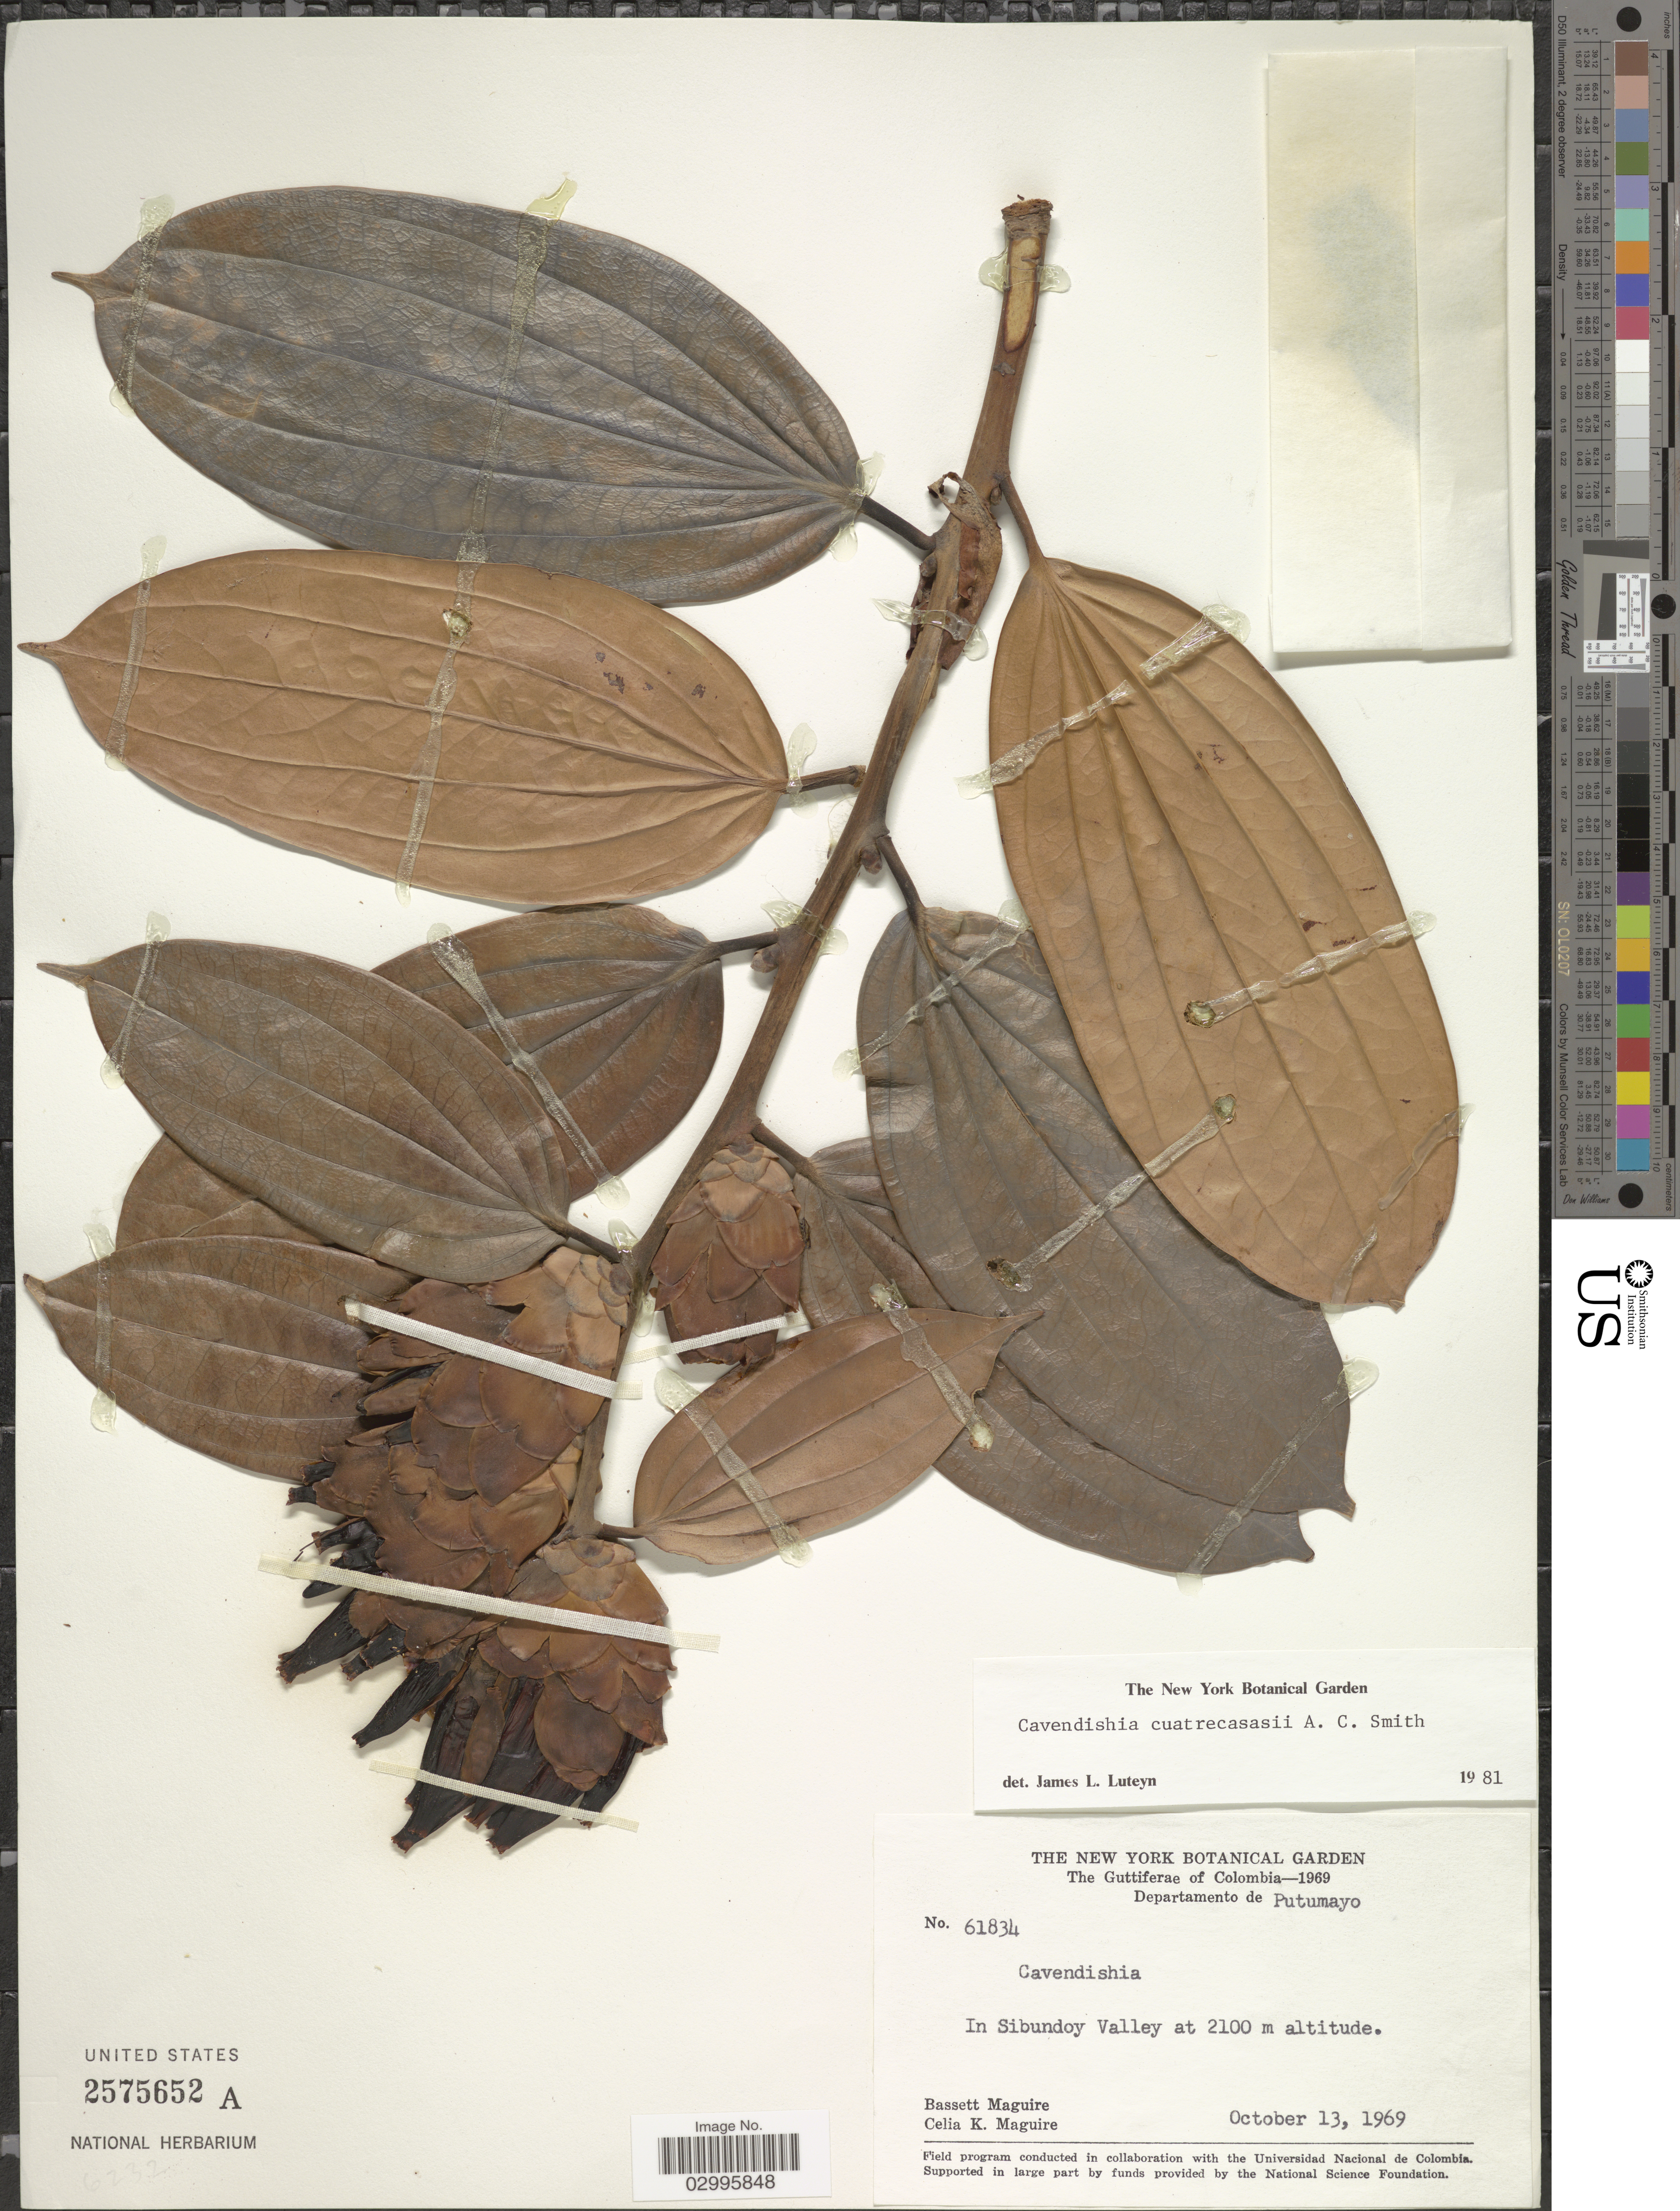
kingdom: Plantae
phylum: Tracheophyta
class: Magnoliopsida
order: Ericales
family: Ericaceae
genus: Cavendishia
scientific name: Cavendishia cuatrecasasii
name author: A.C. Sm. in Cuatrec.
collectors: B. Maguire & C. K. Maguire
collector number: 61834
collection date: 1969-10-13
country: Colombia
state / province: Putumayo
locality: Departamento de Putumayo. In Sibundoy Valley.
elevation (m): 2100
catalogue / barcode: US 2575652A